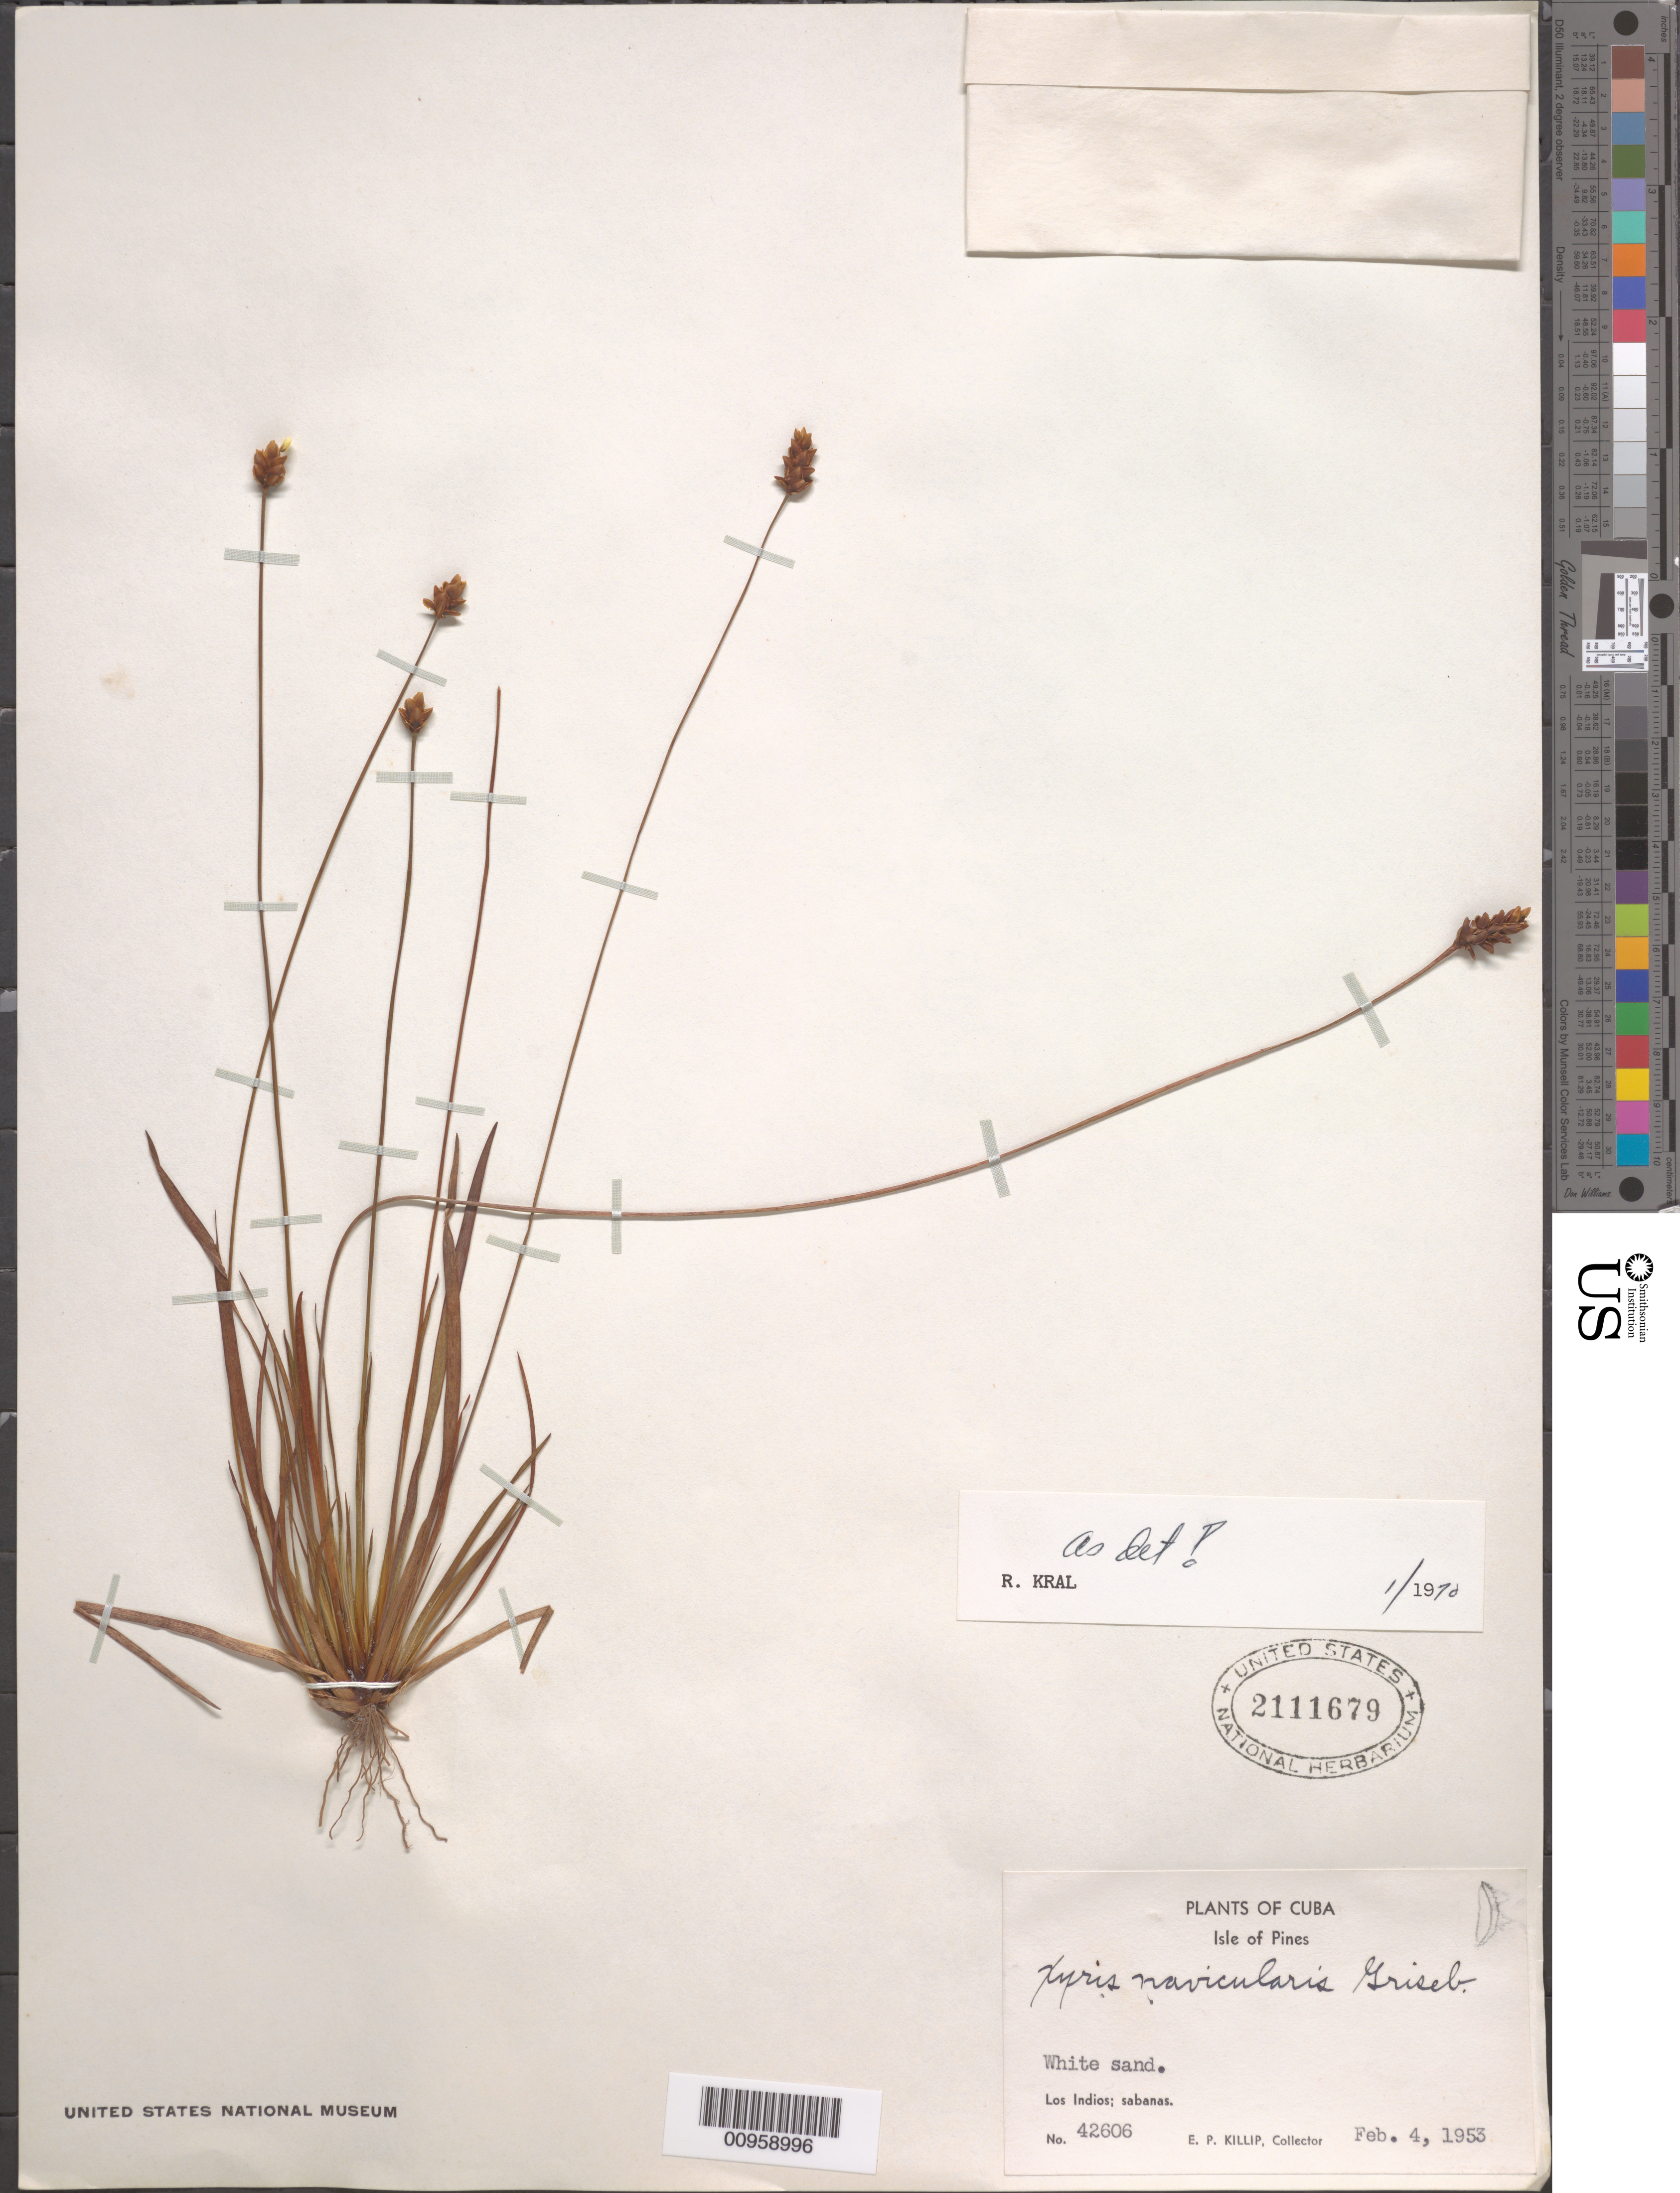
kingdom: Plantae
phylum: Tracheophyta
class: Liliopsida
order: Poales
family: Xyridaceae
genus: Xyris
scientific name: Xyris navicularis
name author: Griseb.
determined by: Kral, Robert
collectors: E. P. Killip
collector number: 42606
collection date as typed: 04 Feb 1953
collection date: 1953-02-04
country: Cuba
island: Isla de la Juventud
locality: Los Indios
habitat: White-sand sabanas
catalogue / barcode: US 2111679